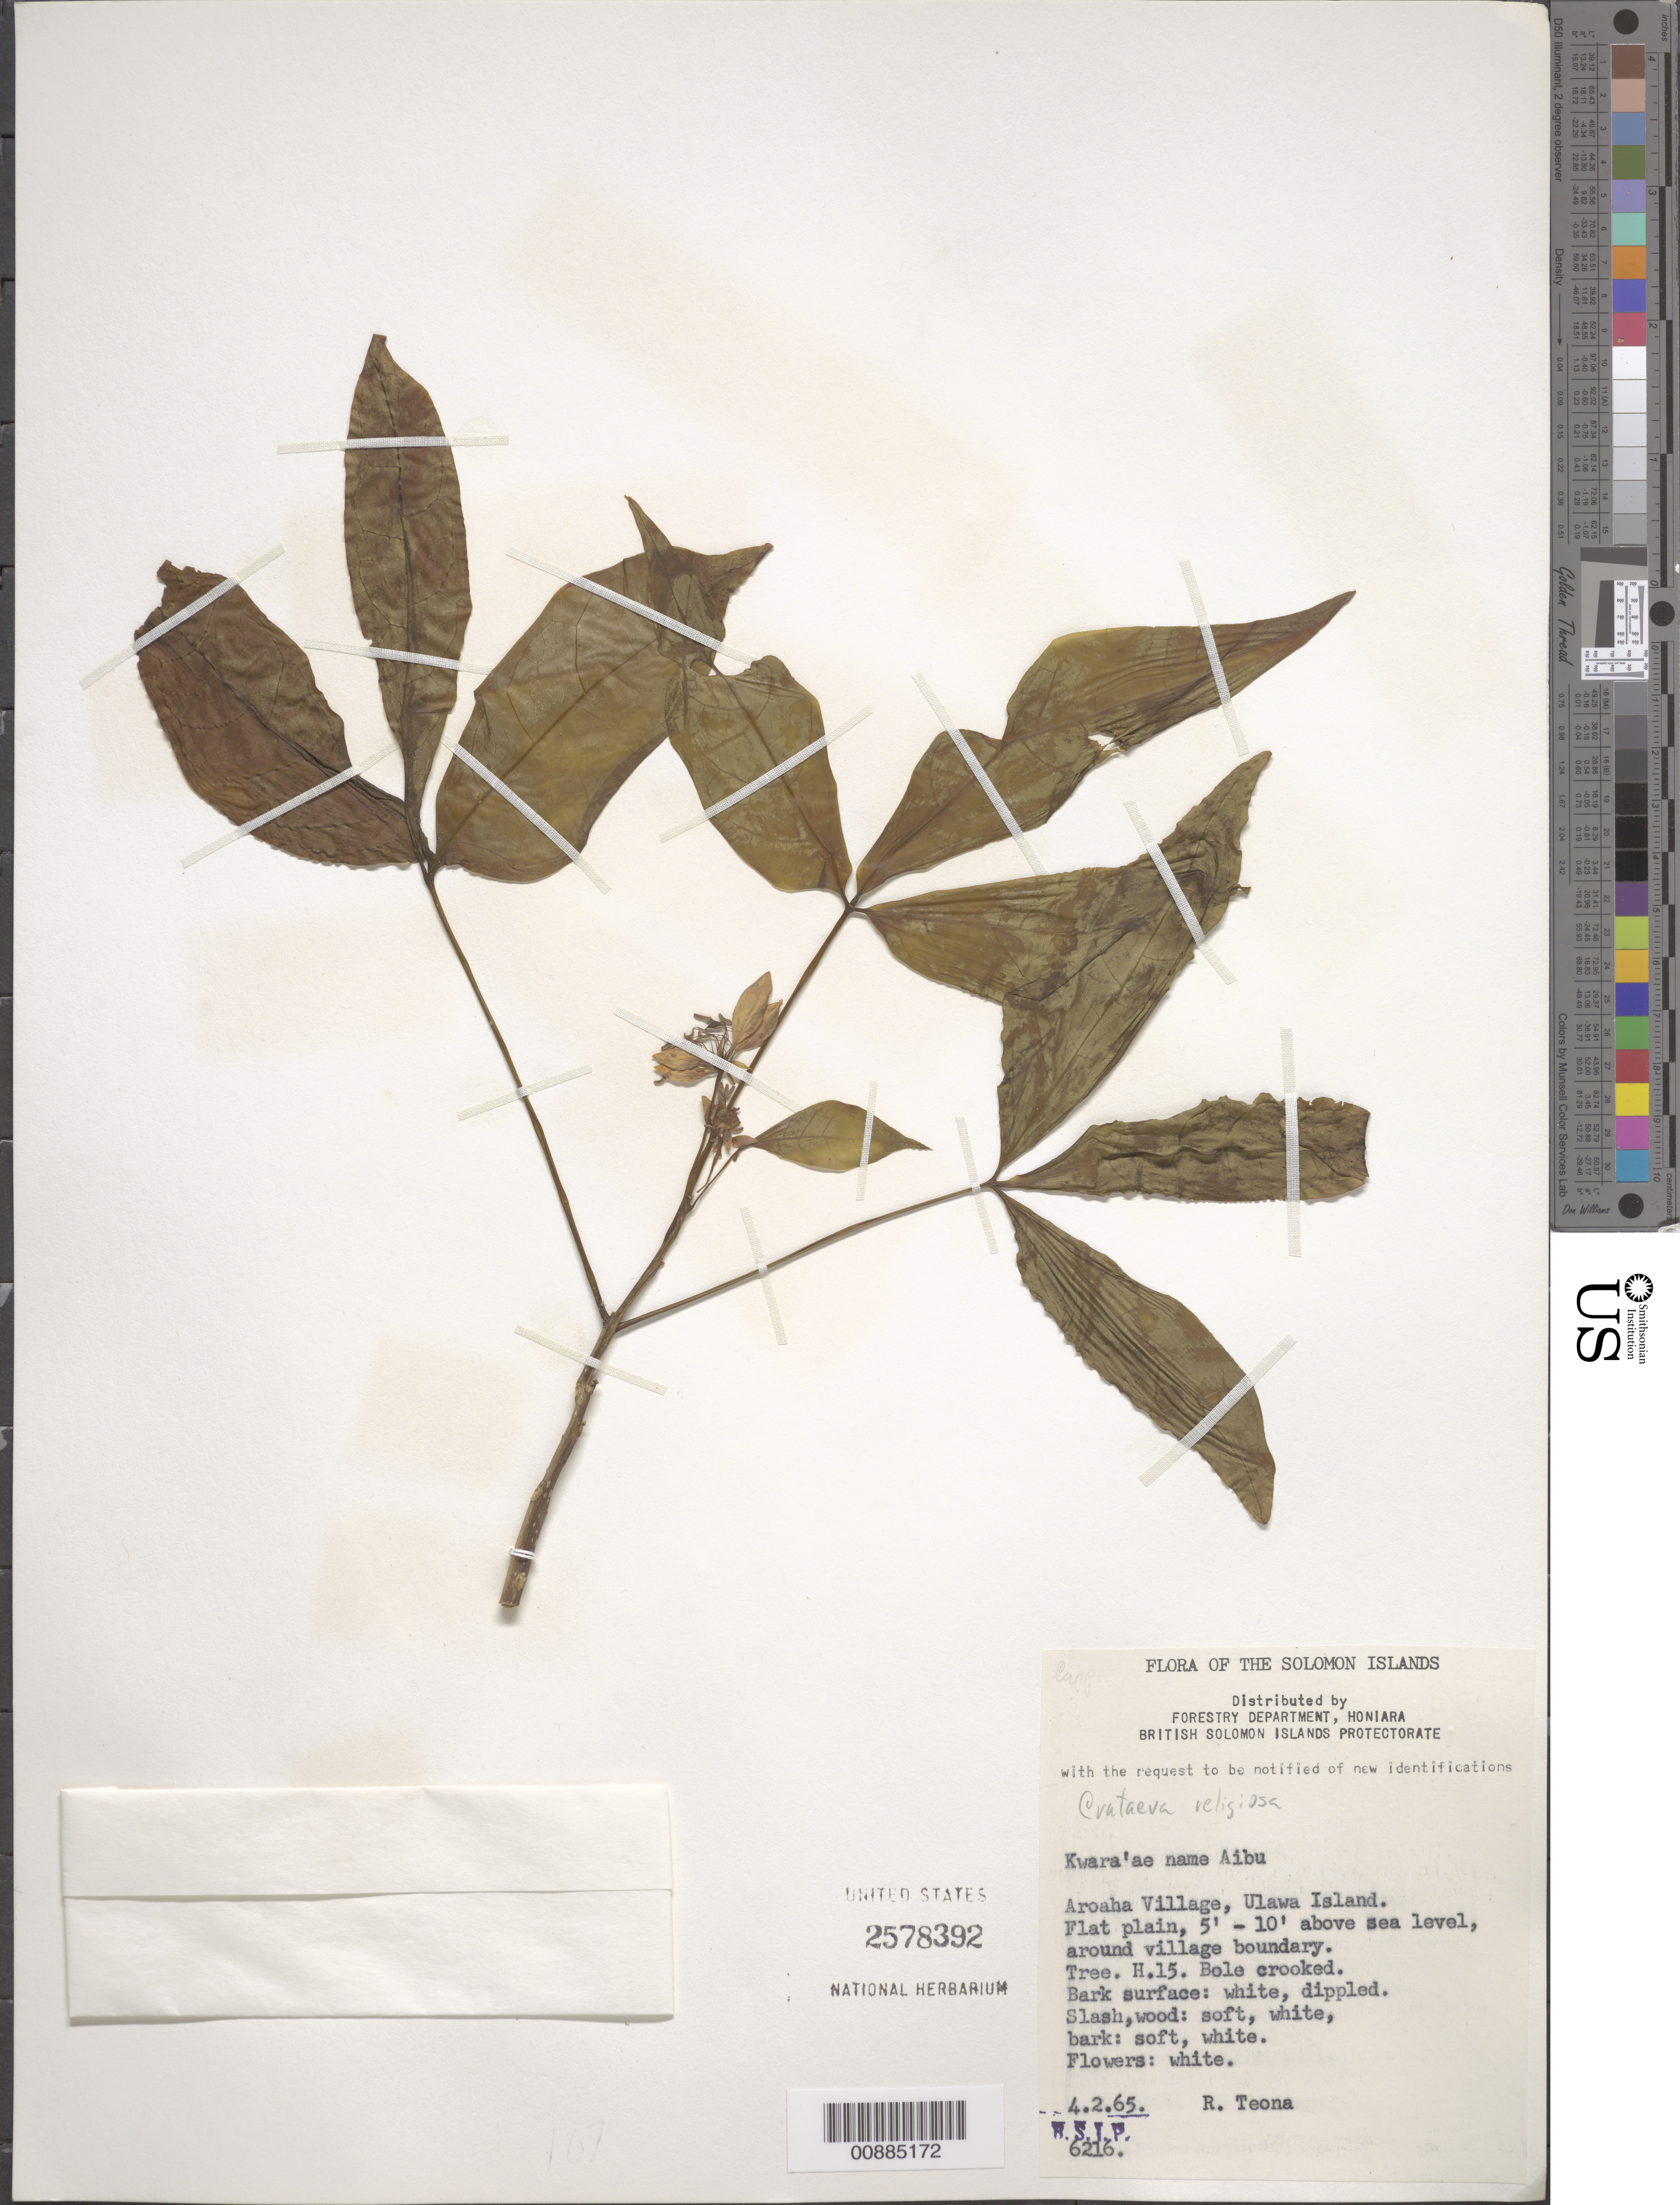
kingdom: Plantae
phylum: Tracheophyta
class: Magnoliopsida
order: Brassicales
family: Capparaceae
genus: Crateva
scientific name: Crateva religiosa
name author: G. Forst.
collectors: R. Teona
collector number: BSIP 6216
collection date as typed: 04 Feb 1965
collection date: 1965-02-04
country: Solomon Islands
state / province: Makira-Ulawa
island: Ulawa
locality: Aroha Village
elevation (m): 2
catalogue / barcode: US 2578392